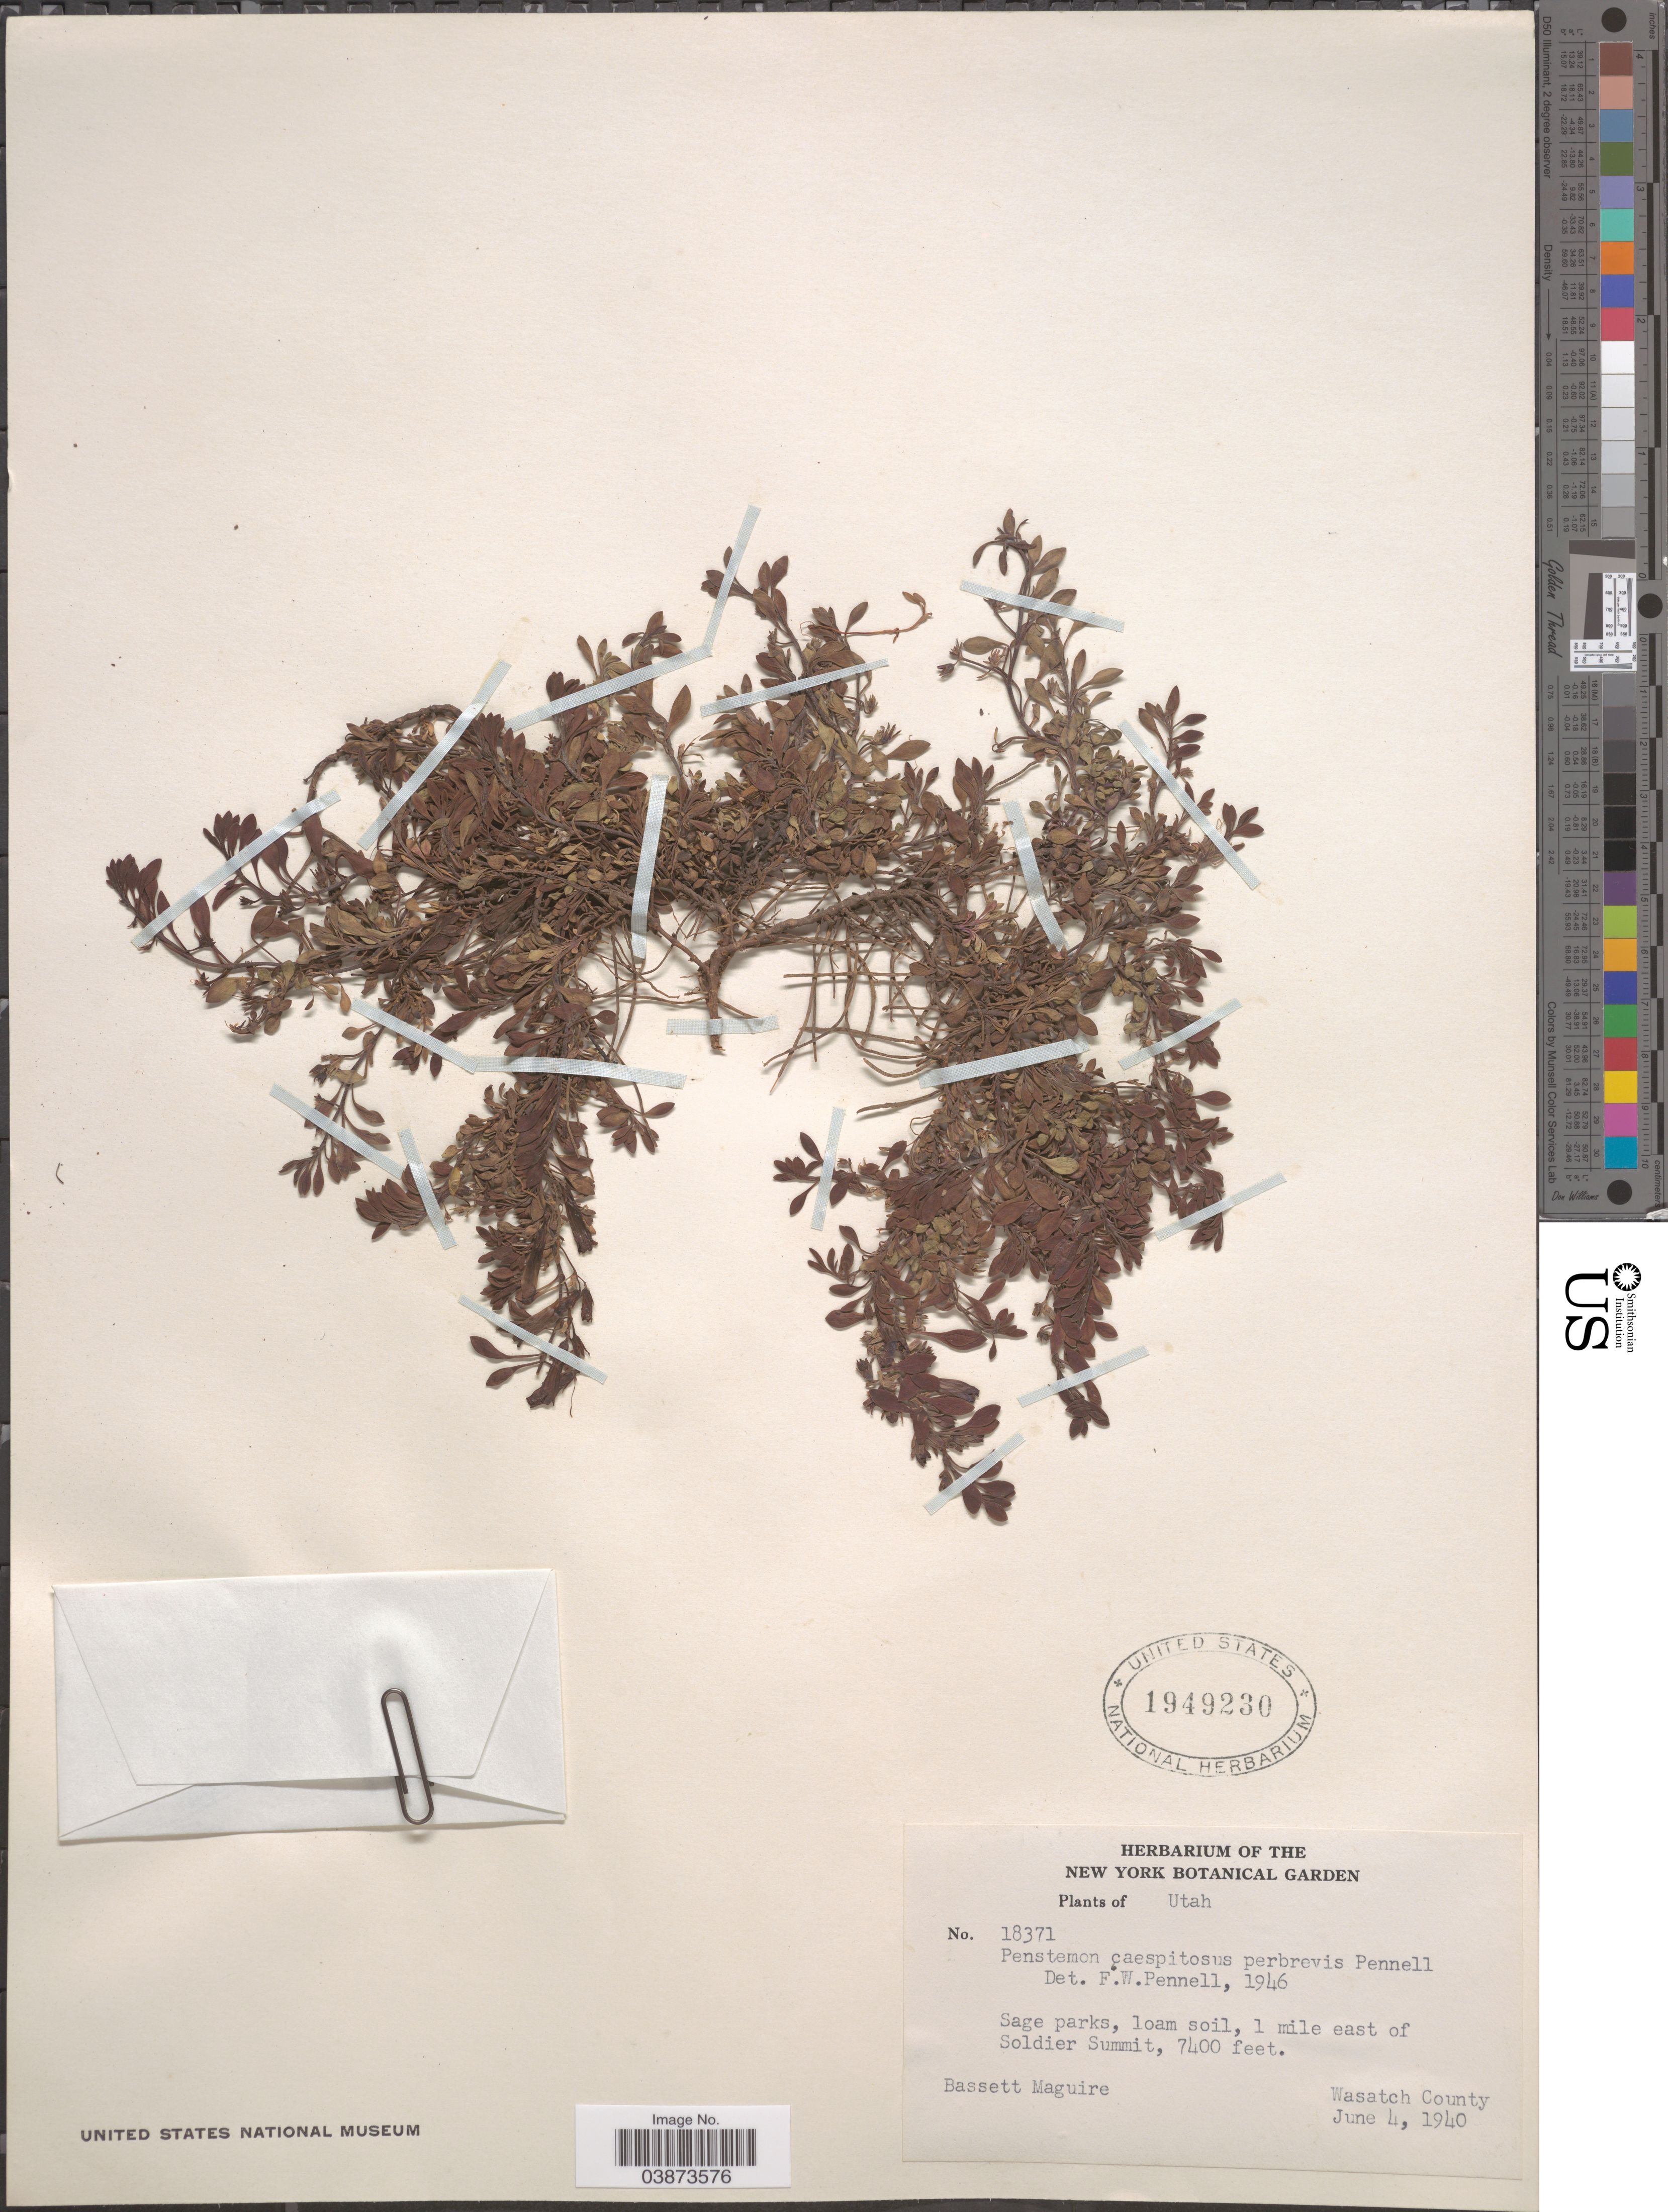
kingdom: Plantae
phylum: Tracheophyta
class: Magnoliopsida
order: Lamiales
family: Plantaginaceae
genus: Penstemon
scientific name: Penstemon caespitosus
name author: Nutt. ex A. Gray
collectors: B. Maguire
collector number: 18371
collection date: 1940-06-04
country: United States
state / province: Utah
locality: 1 mile east of Soldier Summit. Wasatch County.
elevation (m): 2256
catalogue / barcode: US 194920